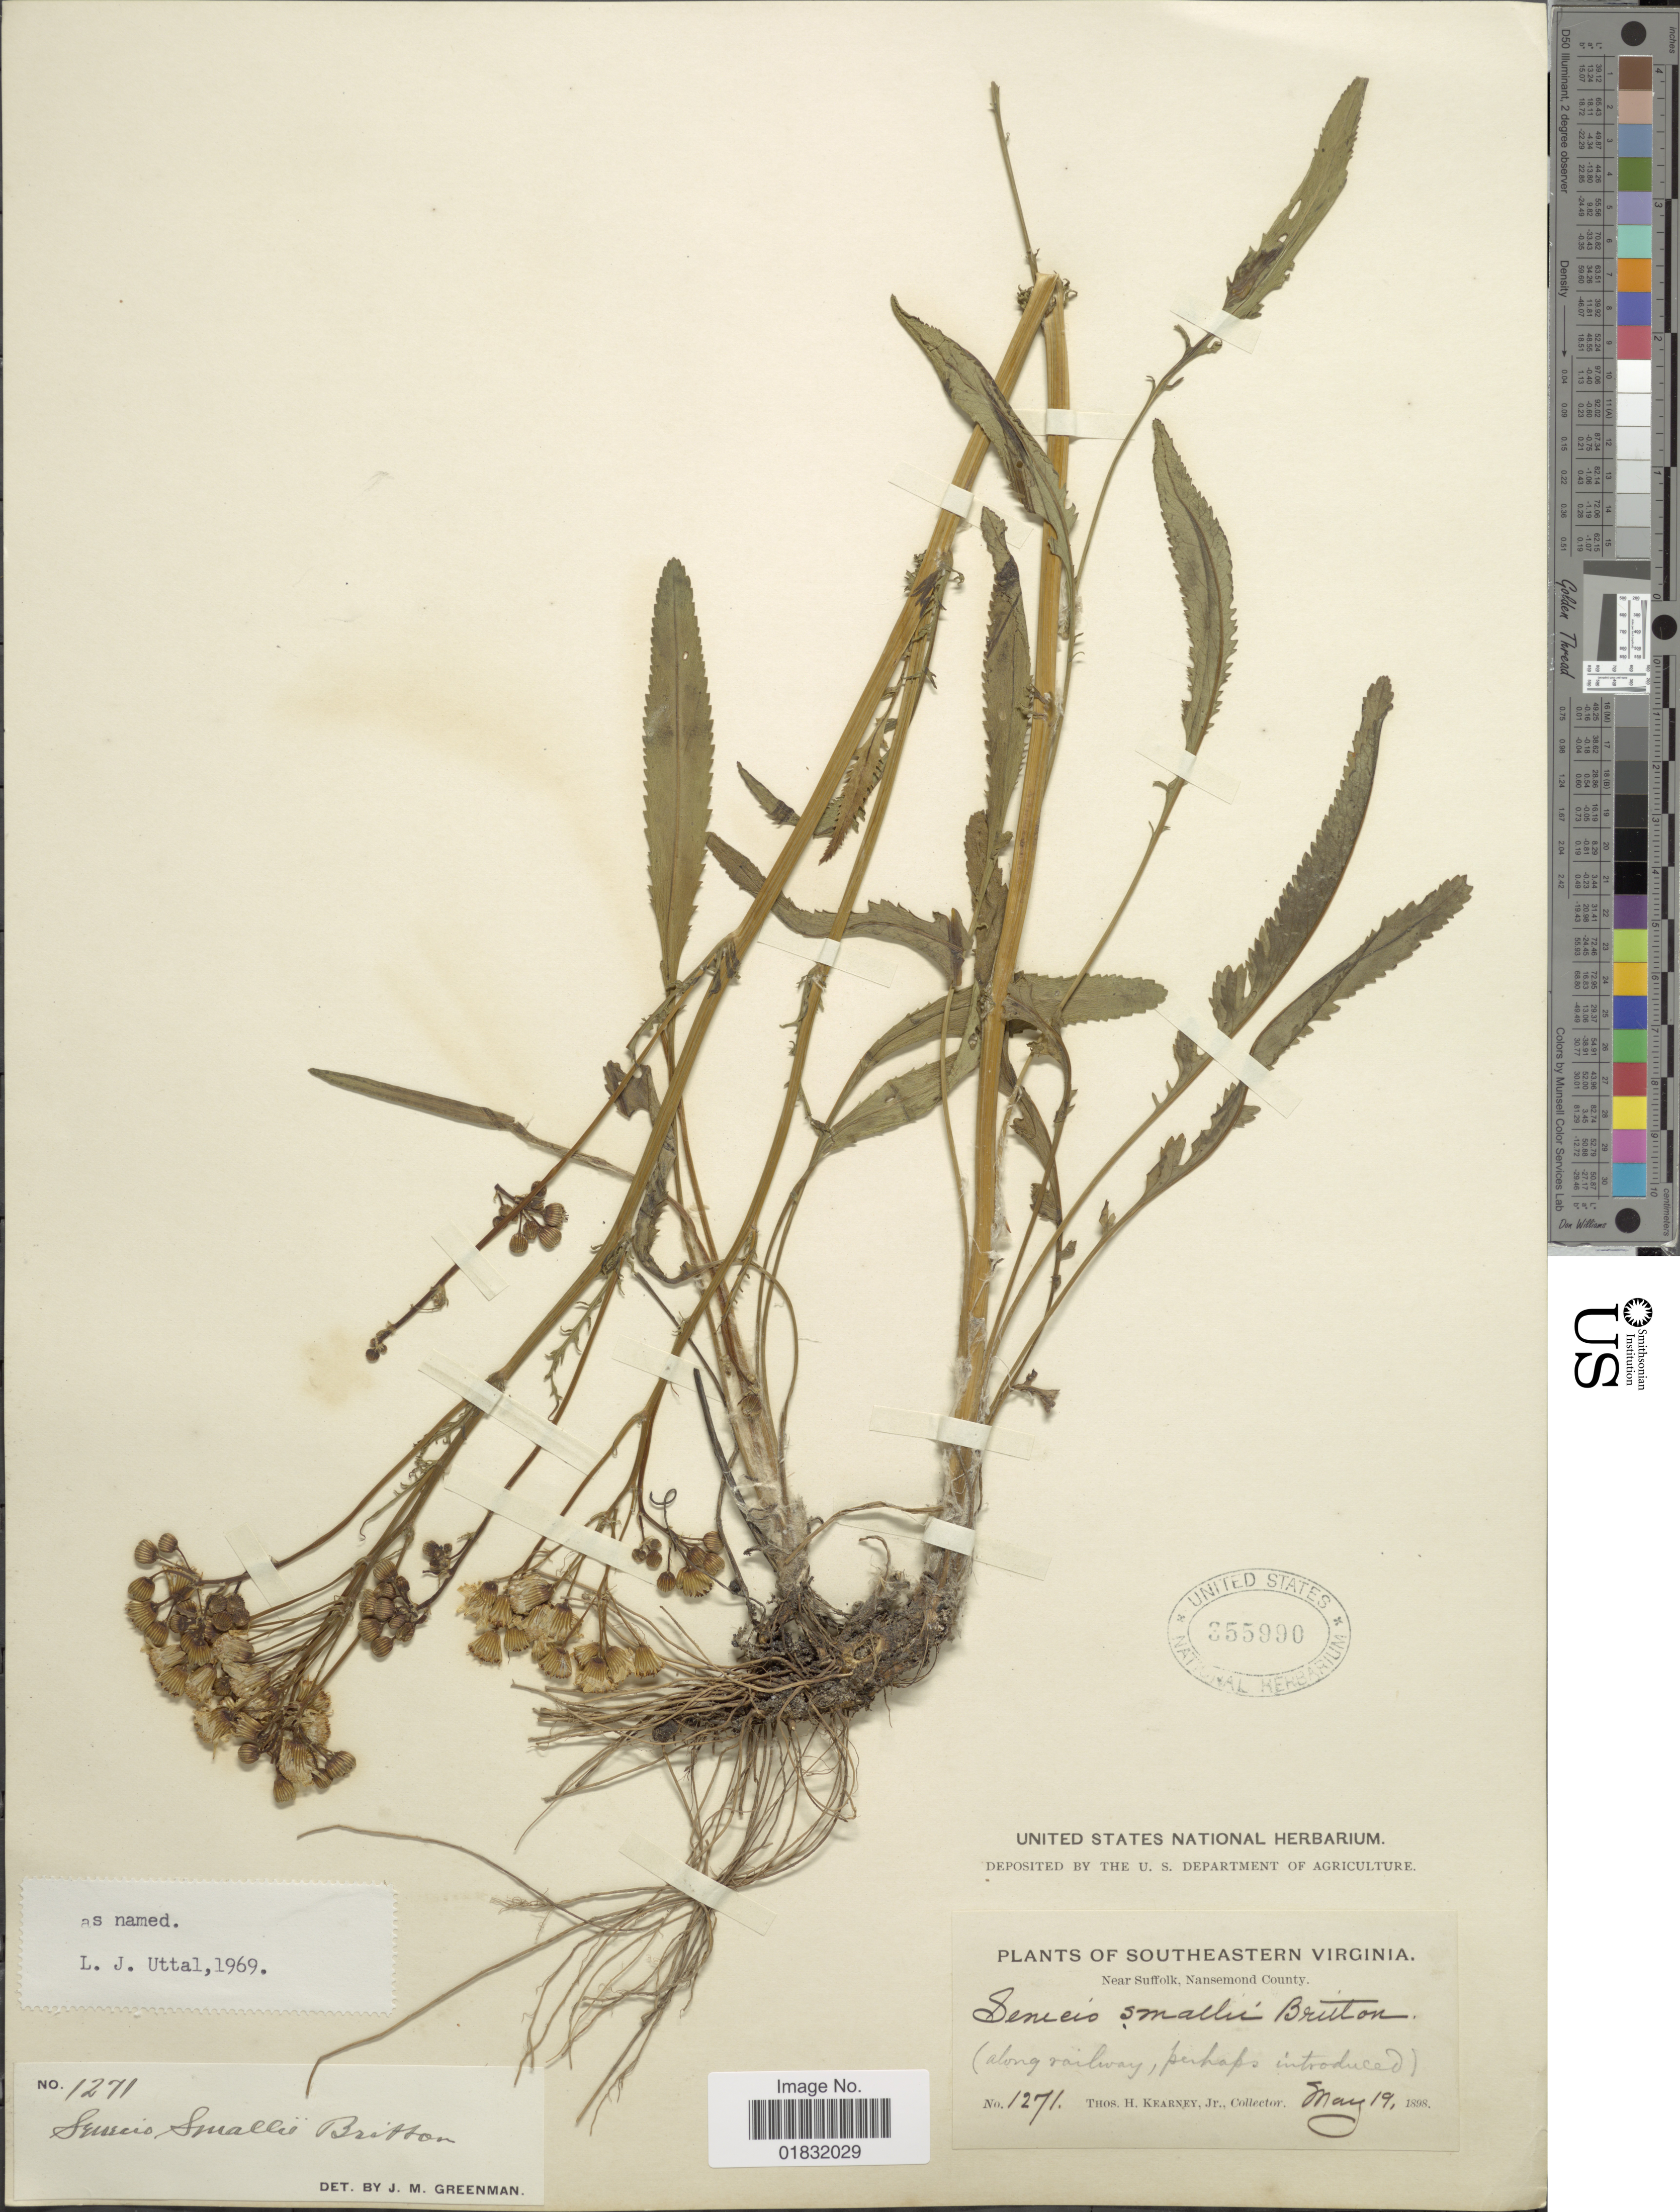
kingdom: Plantae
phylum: Tracheophyta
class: Magnoliopsida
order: Asterales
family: Asteraceae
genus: Packera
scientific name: Packera smallii Britton comb ined.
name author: Britton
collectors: T. H. Kearney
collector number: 1271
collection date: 1898-05-19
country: United States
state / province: Virginia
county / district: City of Suffolk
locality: Southeastern Virginia, Near Suffolk, Nansemond County (along railway, perhaps introduced)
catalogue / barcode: US 355990